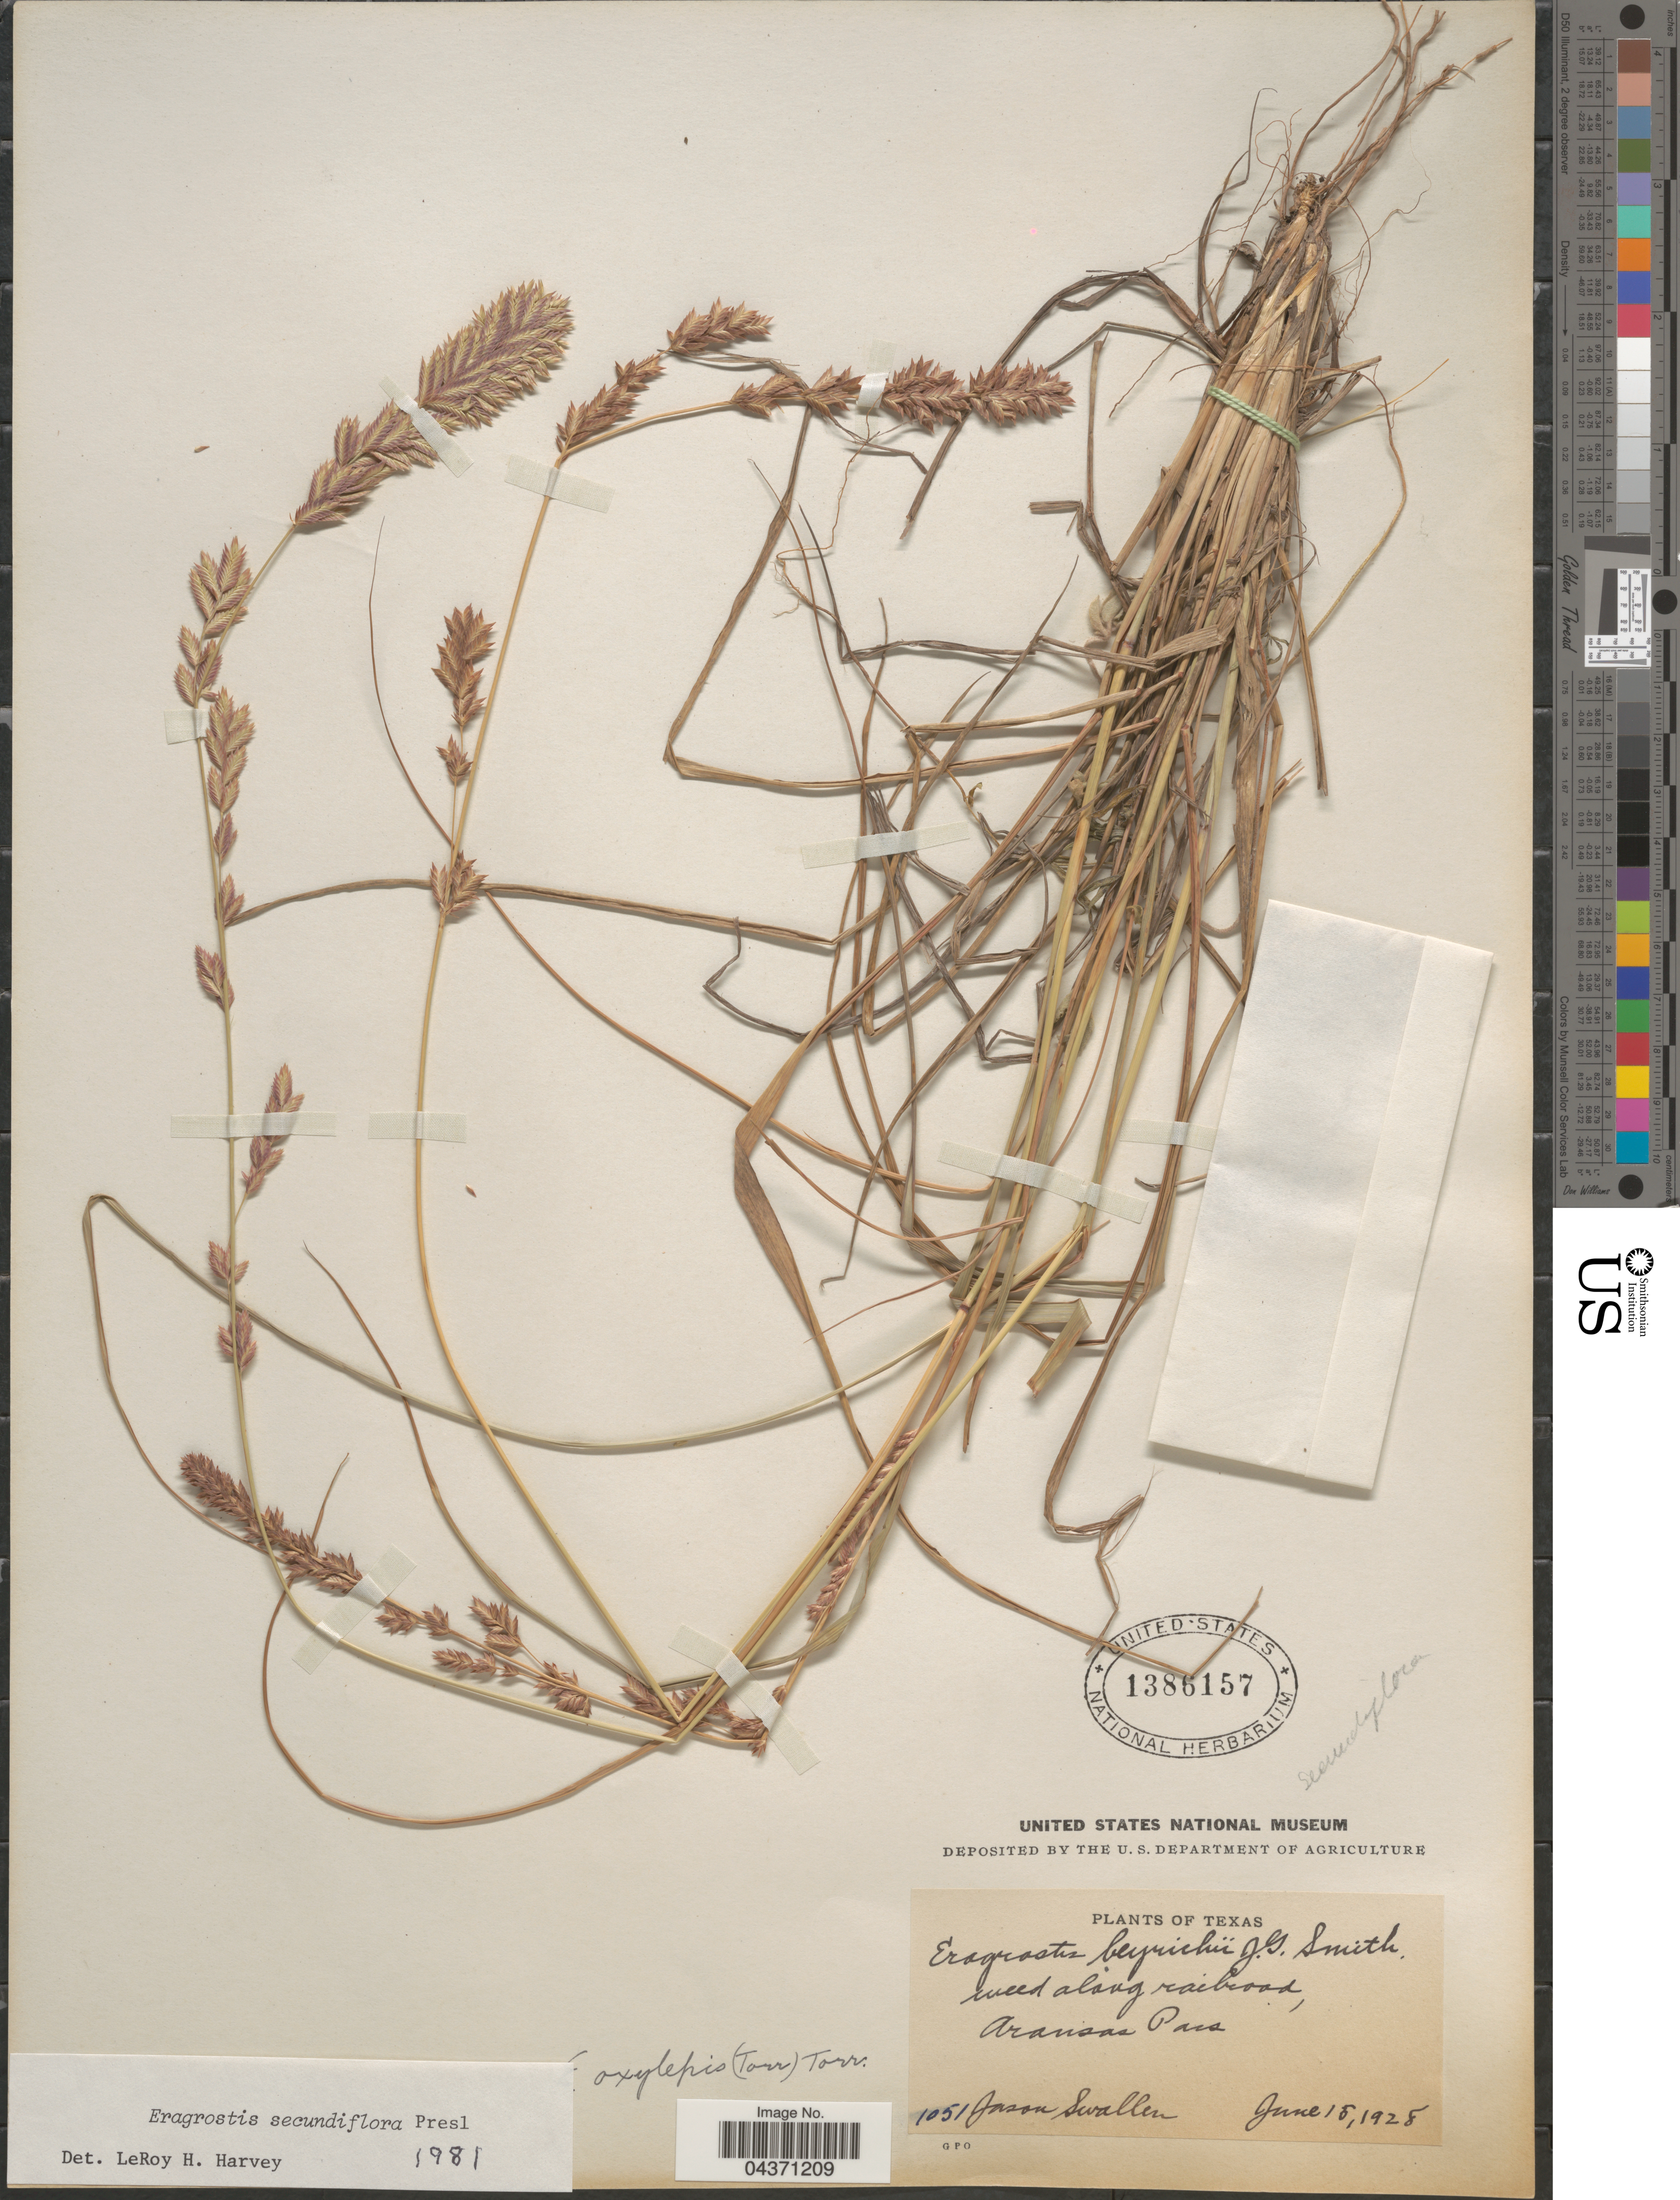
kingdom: Plantae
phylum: Tracheophyta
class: Liliopsida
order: Poales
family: Poaceae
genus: Eragrostis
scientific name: Eragrostis secundiflora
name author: J. Presl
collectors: J. R. Swallen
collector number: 1051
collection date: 1928-06-15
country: United States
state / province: Texas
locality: Weed along railroad, Aransas Pass.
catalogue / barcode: US 1386157